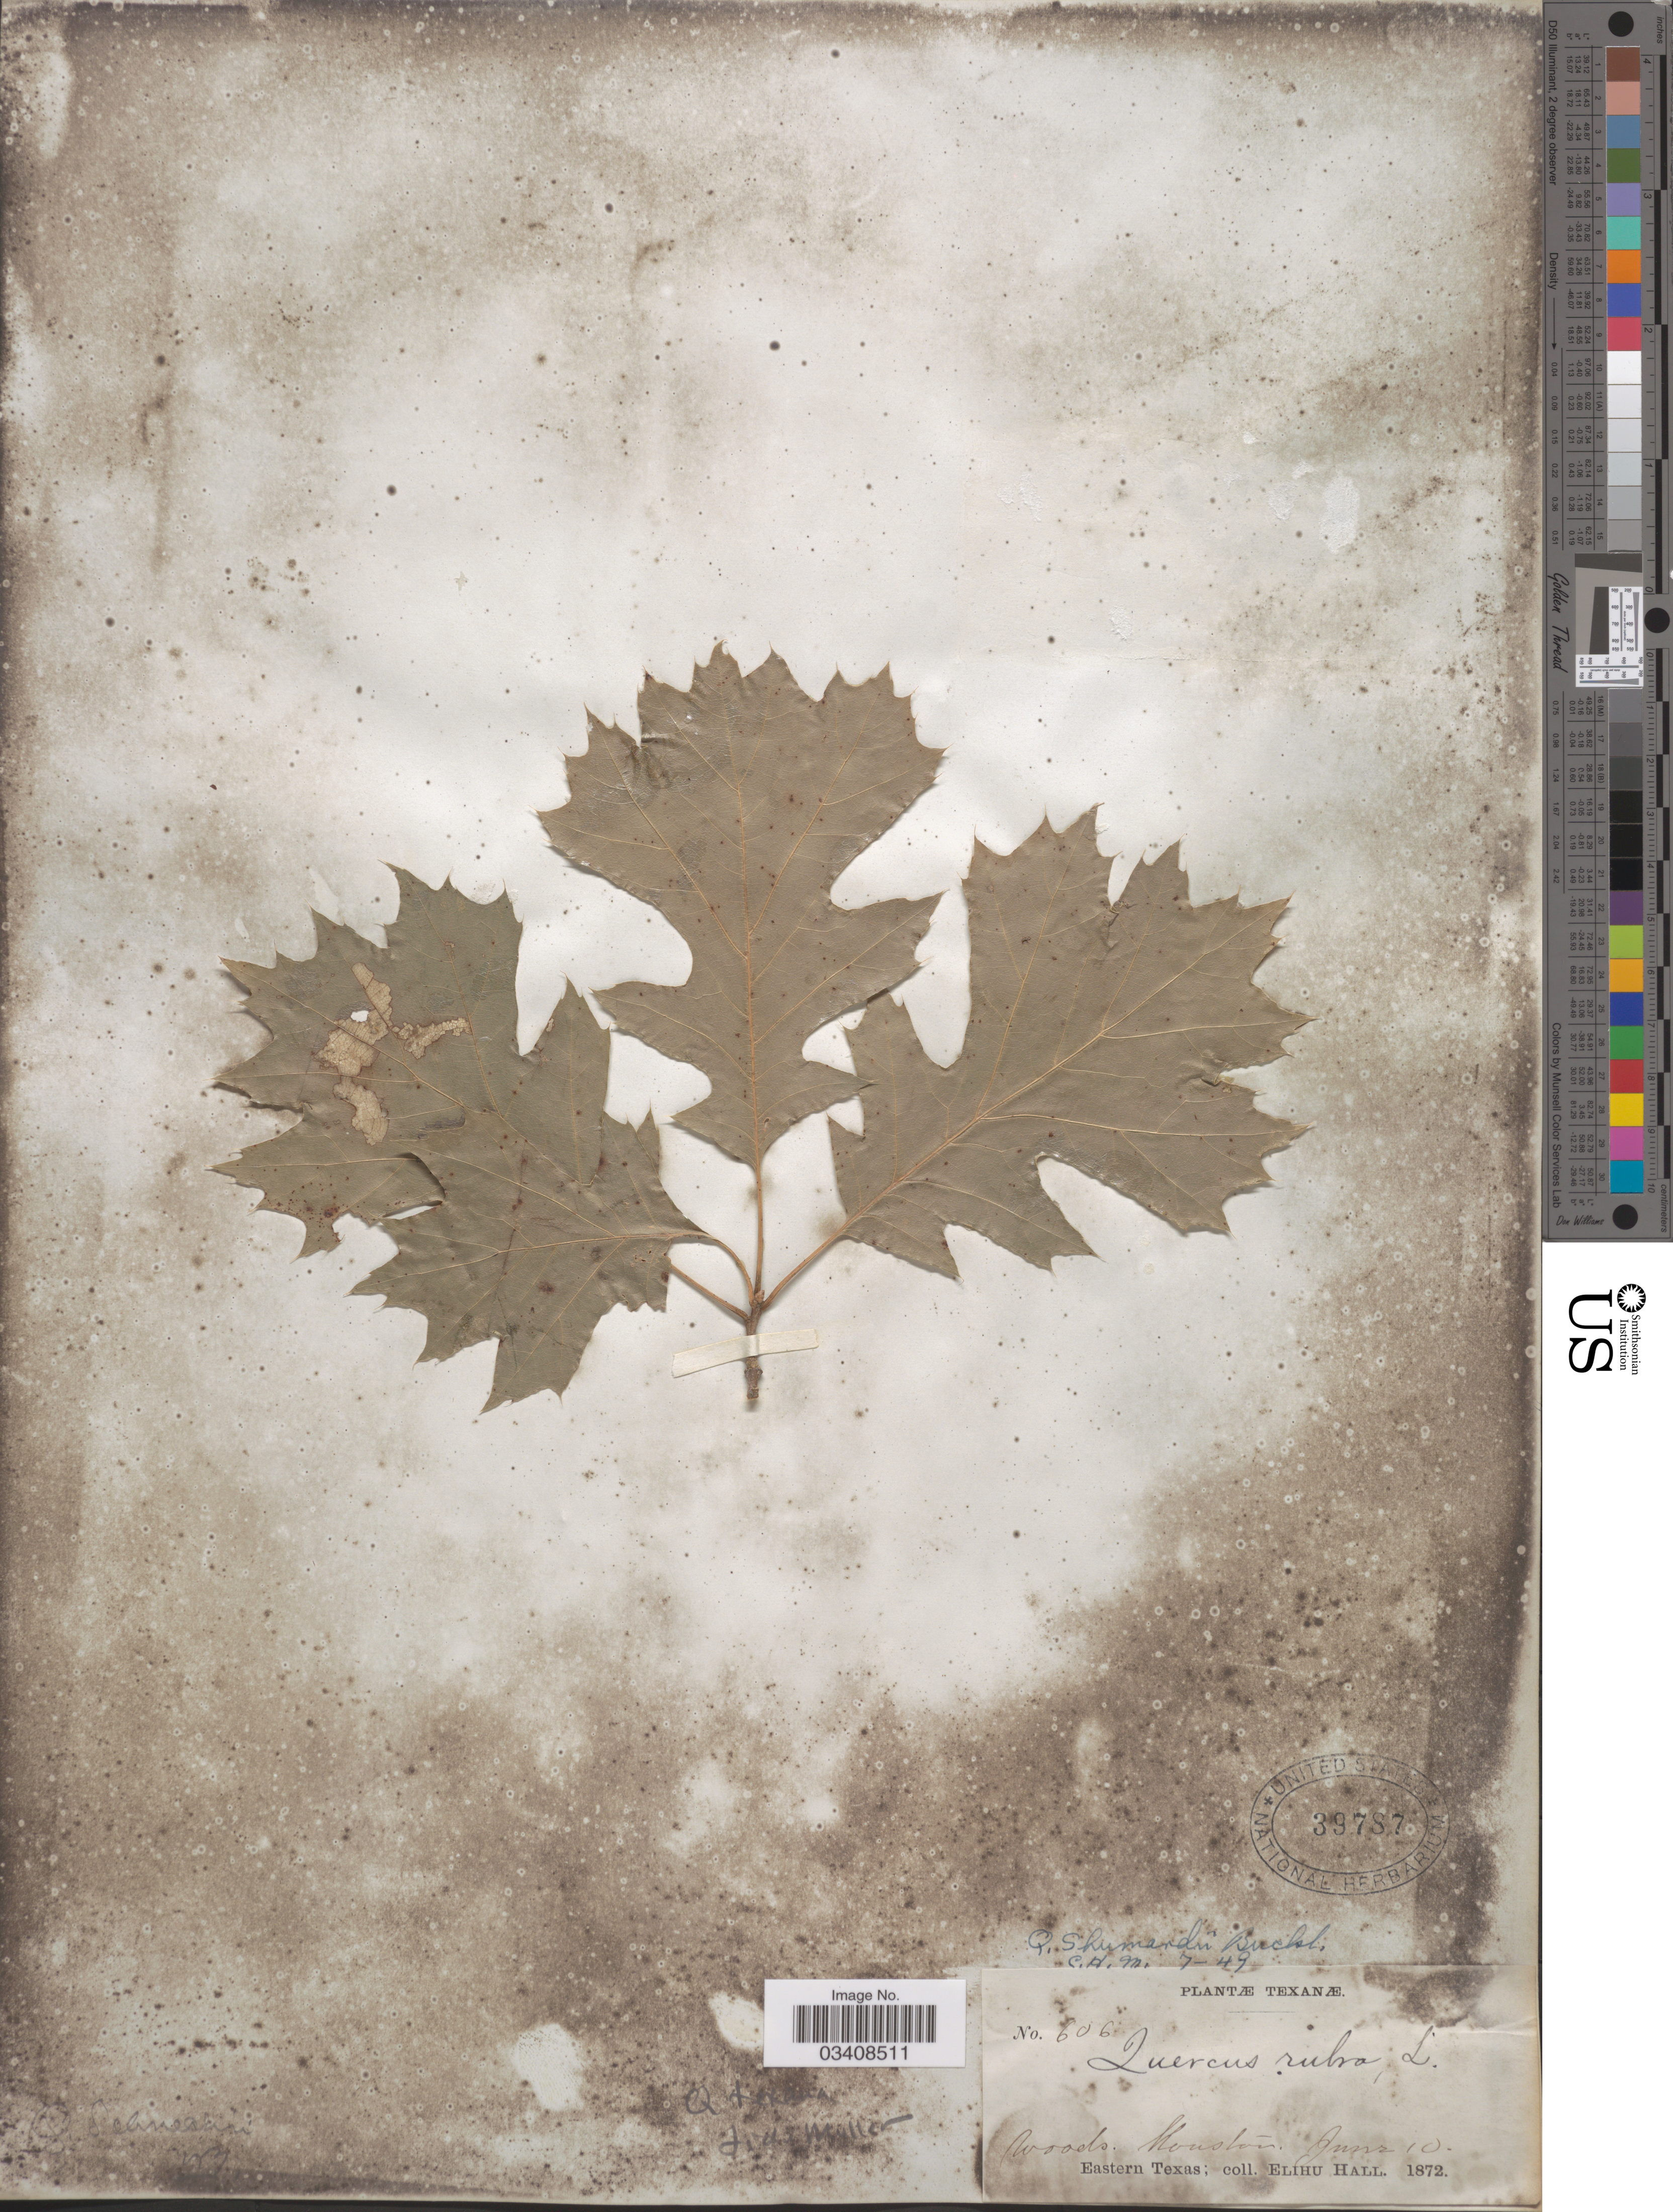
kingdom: Plantae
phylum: Tracheophyta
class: Magnoliopsida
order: Fagales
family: Fagaceae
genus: Quercus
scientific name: Quercus shumardii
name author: Buckley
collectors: E. Hall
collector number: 606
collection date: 1872-06-10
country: United States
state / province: Texas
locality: Houston.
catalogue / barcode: US 39787